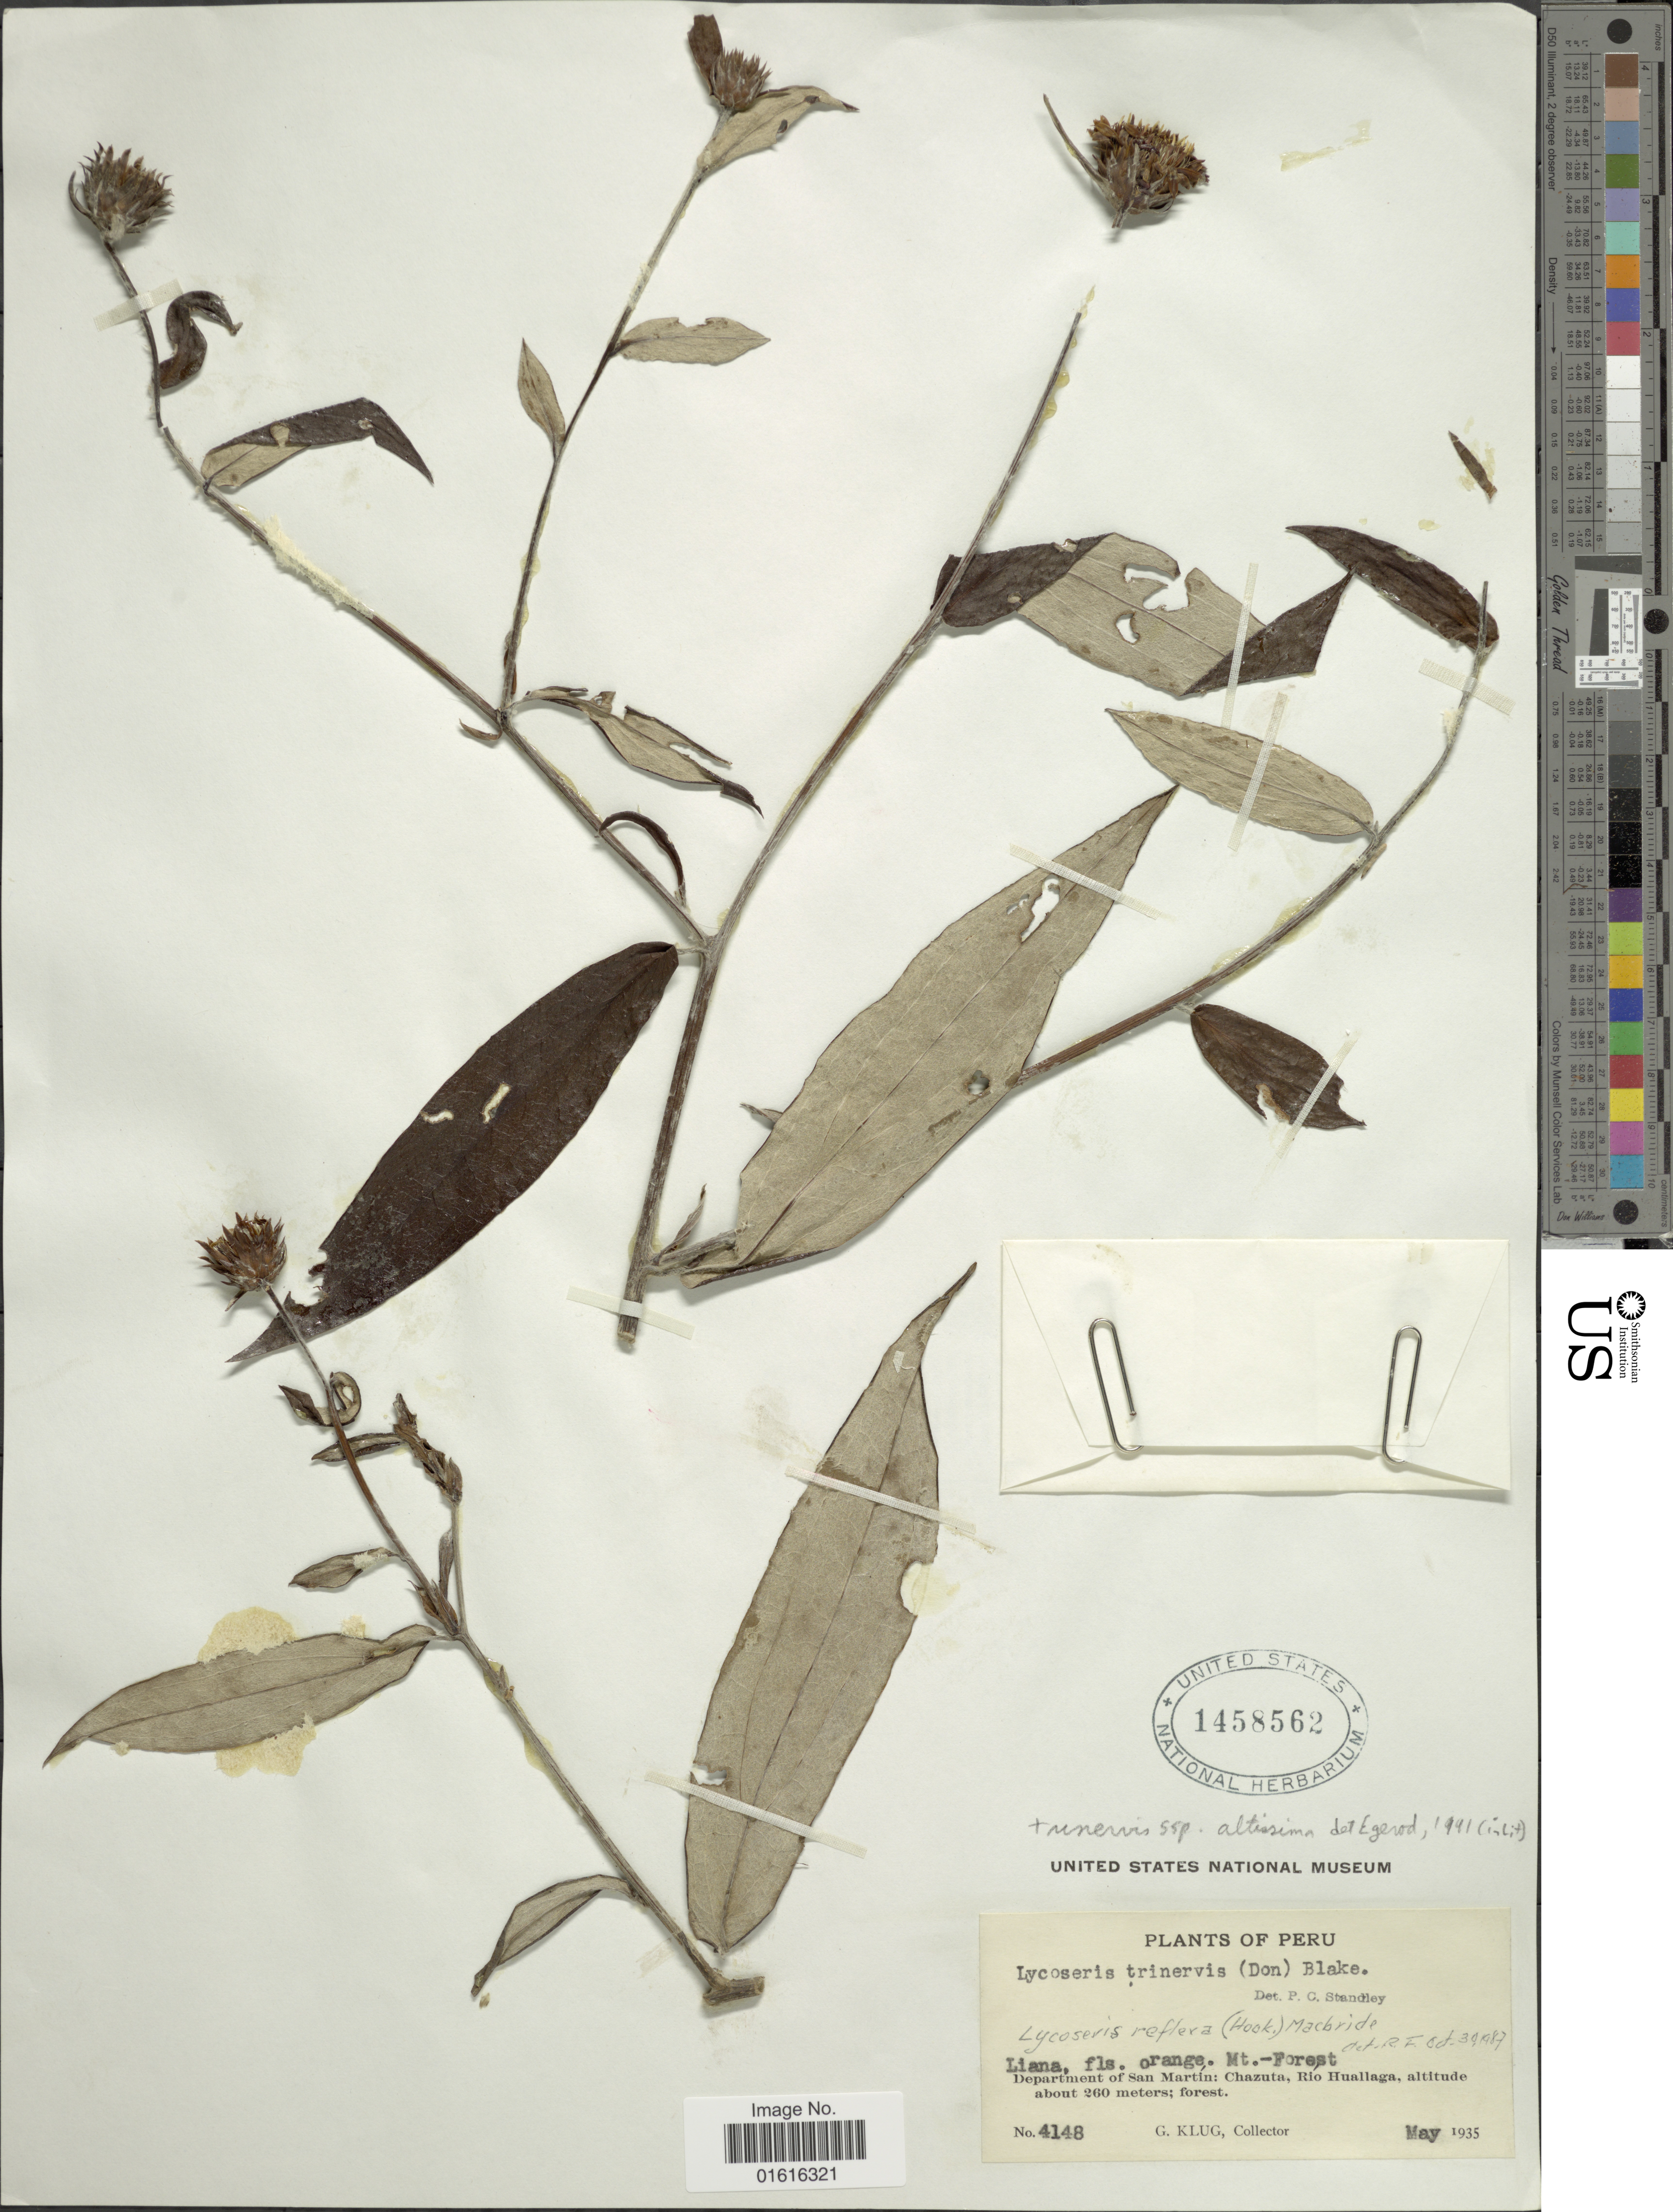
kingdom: Plantae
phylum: Tracheophyta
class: Magnoliopsida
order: Asterales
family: Asteraceae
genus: Lycoseris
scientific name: Lycoseris trinervis subsp. altissima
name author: (Poepp.) K. Egerod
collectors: G. Klug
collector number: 4148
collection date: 1935-05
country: Peru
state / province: San Martín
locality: Liana, fls. orange. Mt. Forest, Chazuta, Rio Huallaga; forest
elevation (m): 260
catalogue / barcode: US 1458562